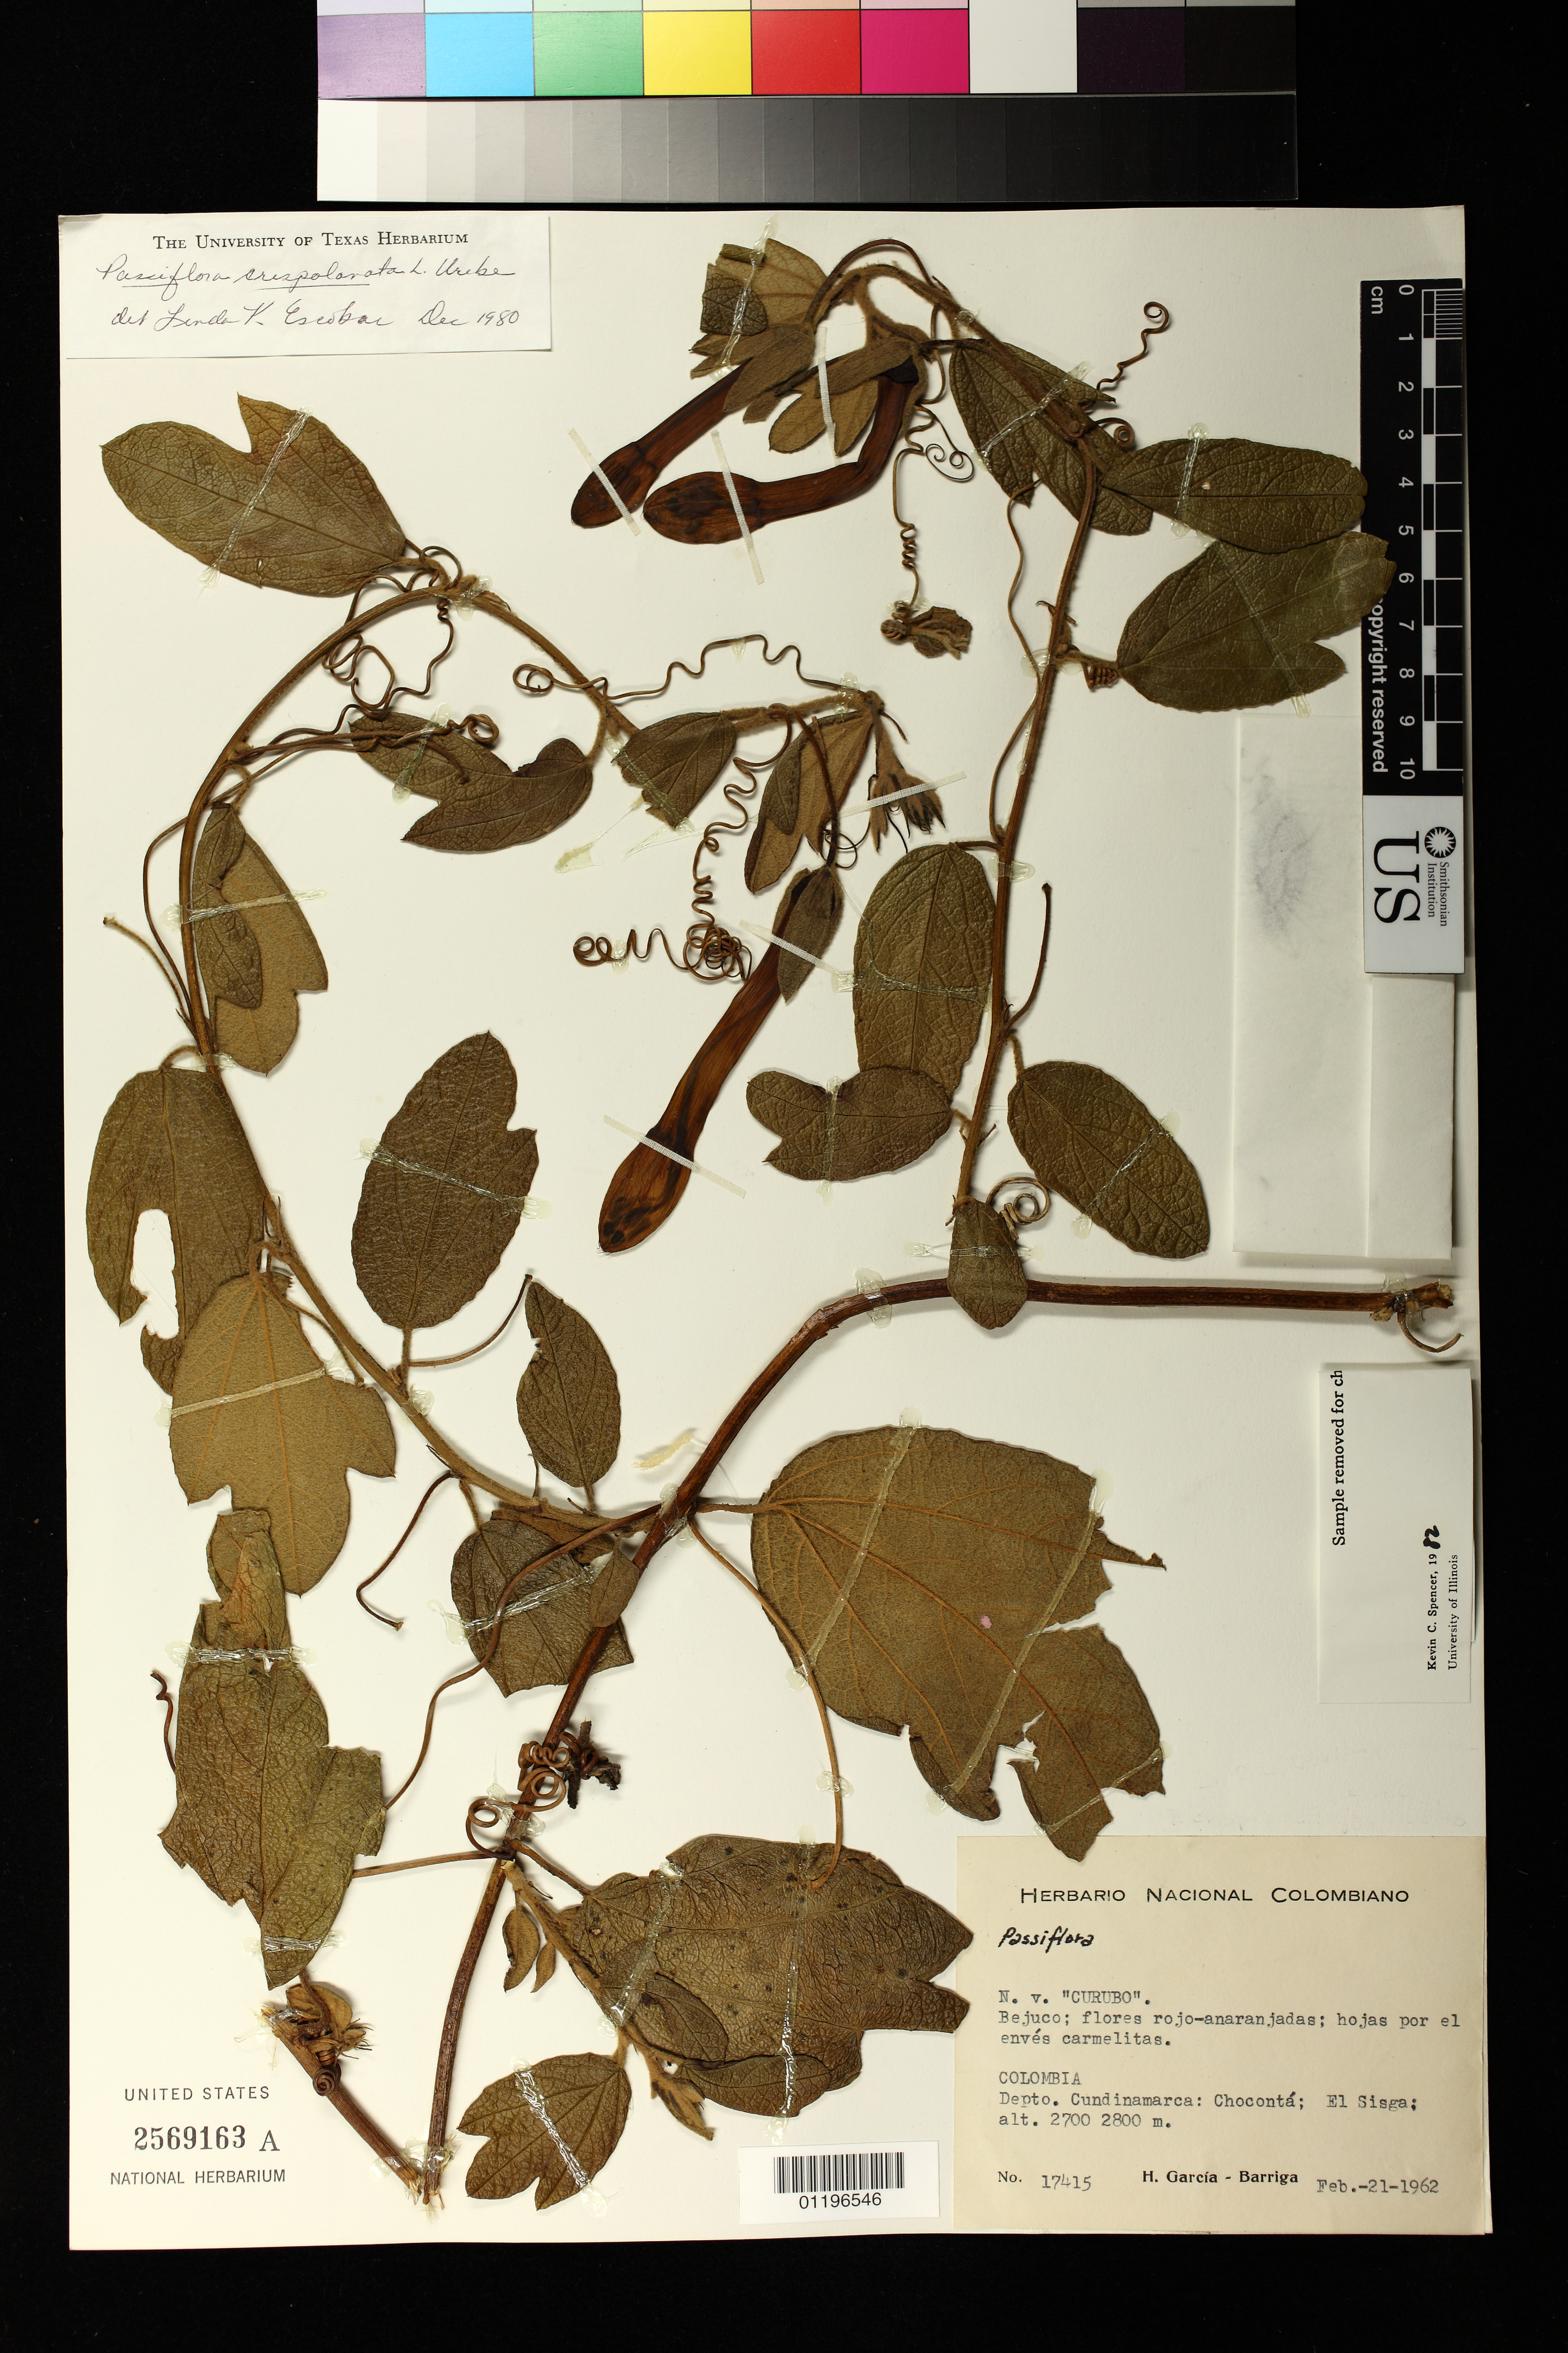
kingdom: Plantae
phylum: Tracheophyta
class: Magnoliopsida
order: Malpighiales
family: Passifloraceae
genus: Passiflora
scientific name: Passiflora crispolanata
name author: L. Uribe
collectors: H. García Barriga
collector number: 17415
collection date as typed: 21 Feb 1962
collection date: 1962-02-21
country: Colombia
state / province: Cundinamarca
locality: Chocontá; El Sisga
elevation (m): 2700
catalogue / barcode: US 2569163